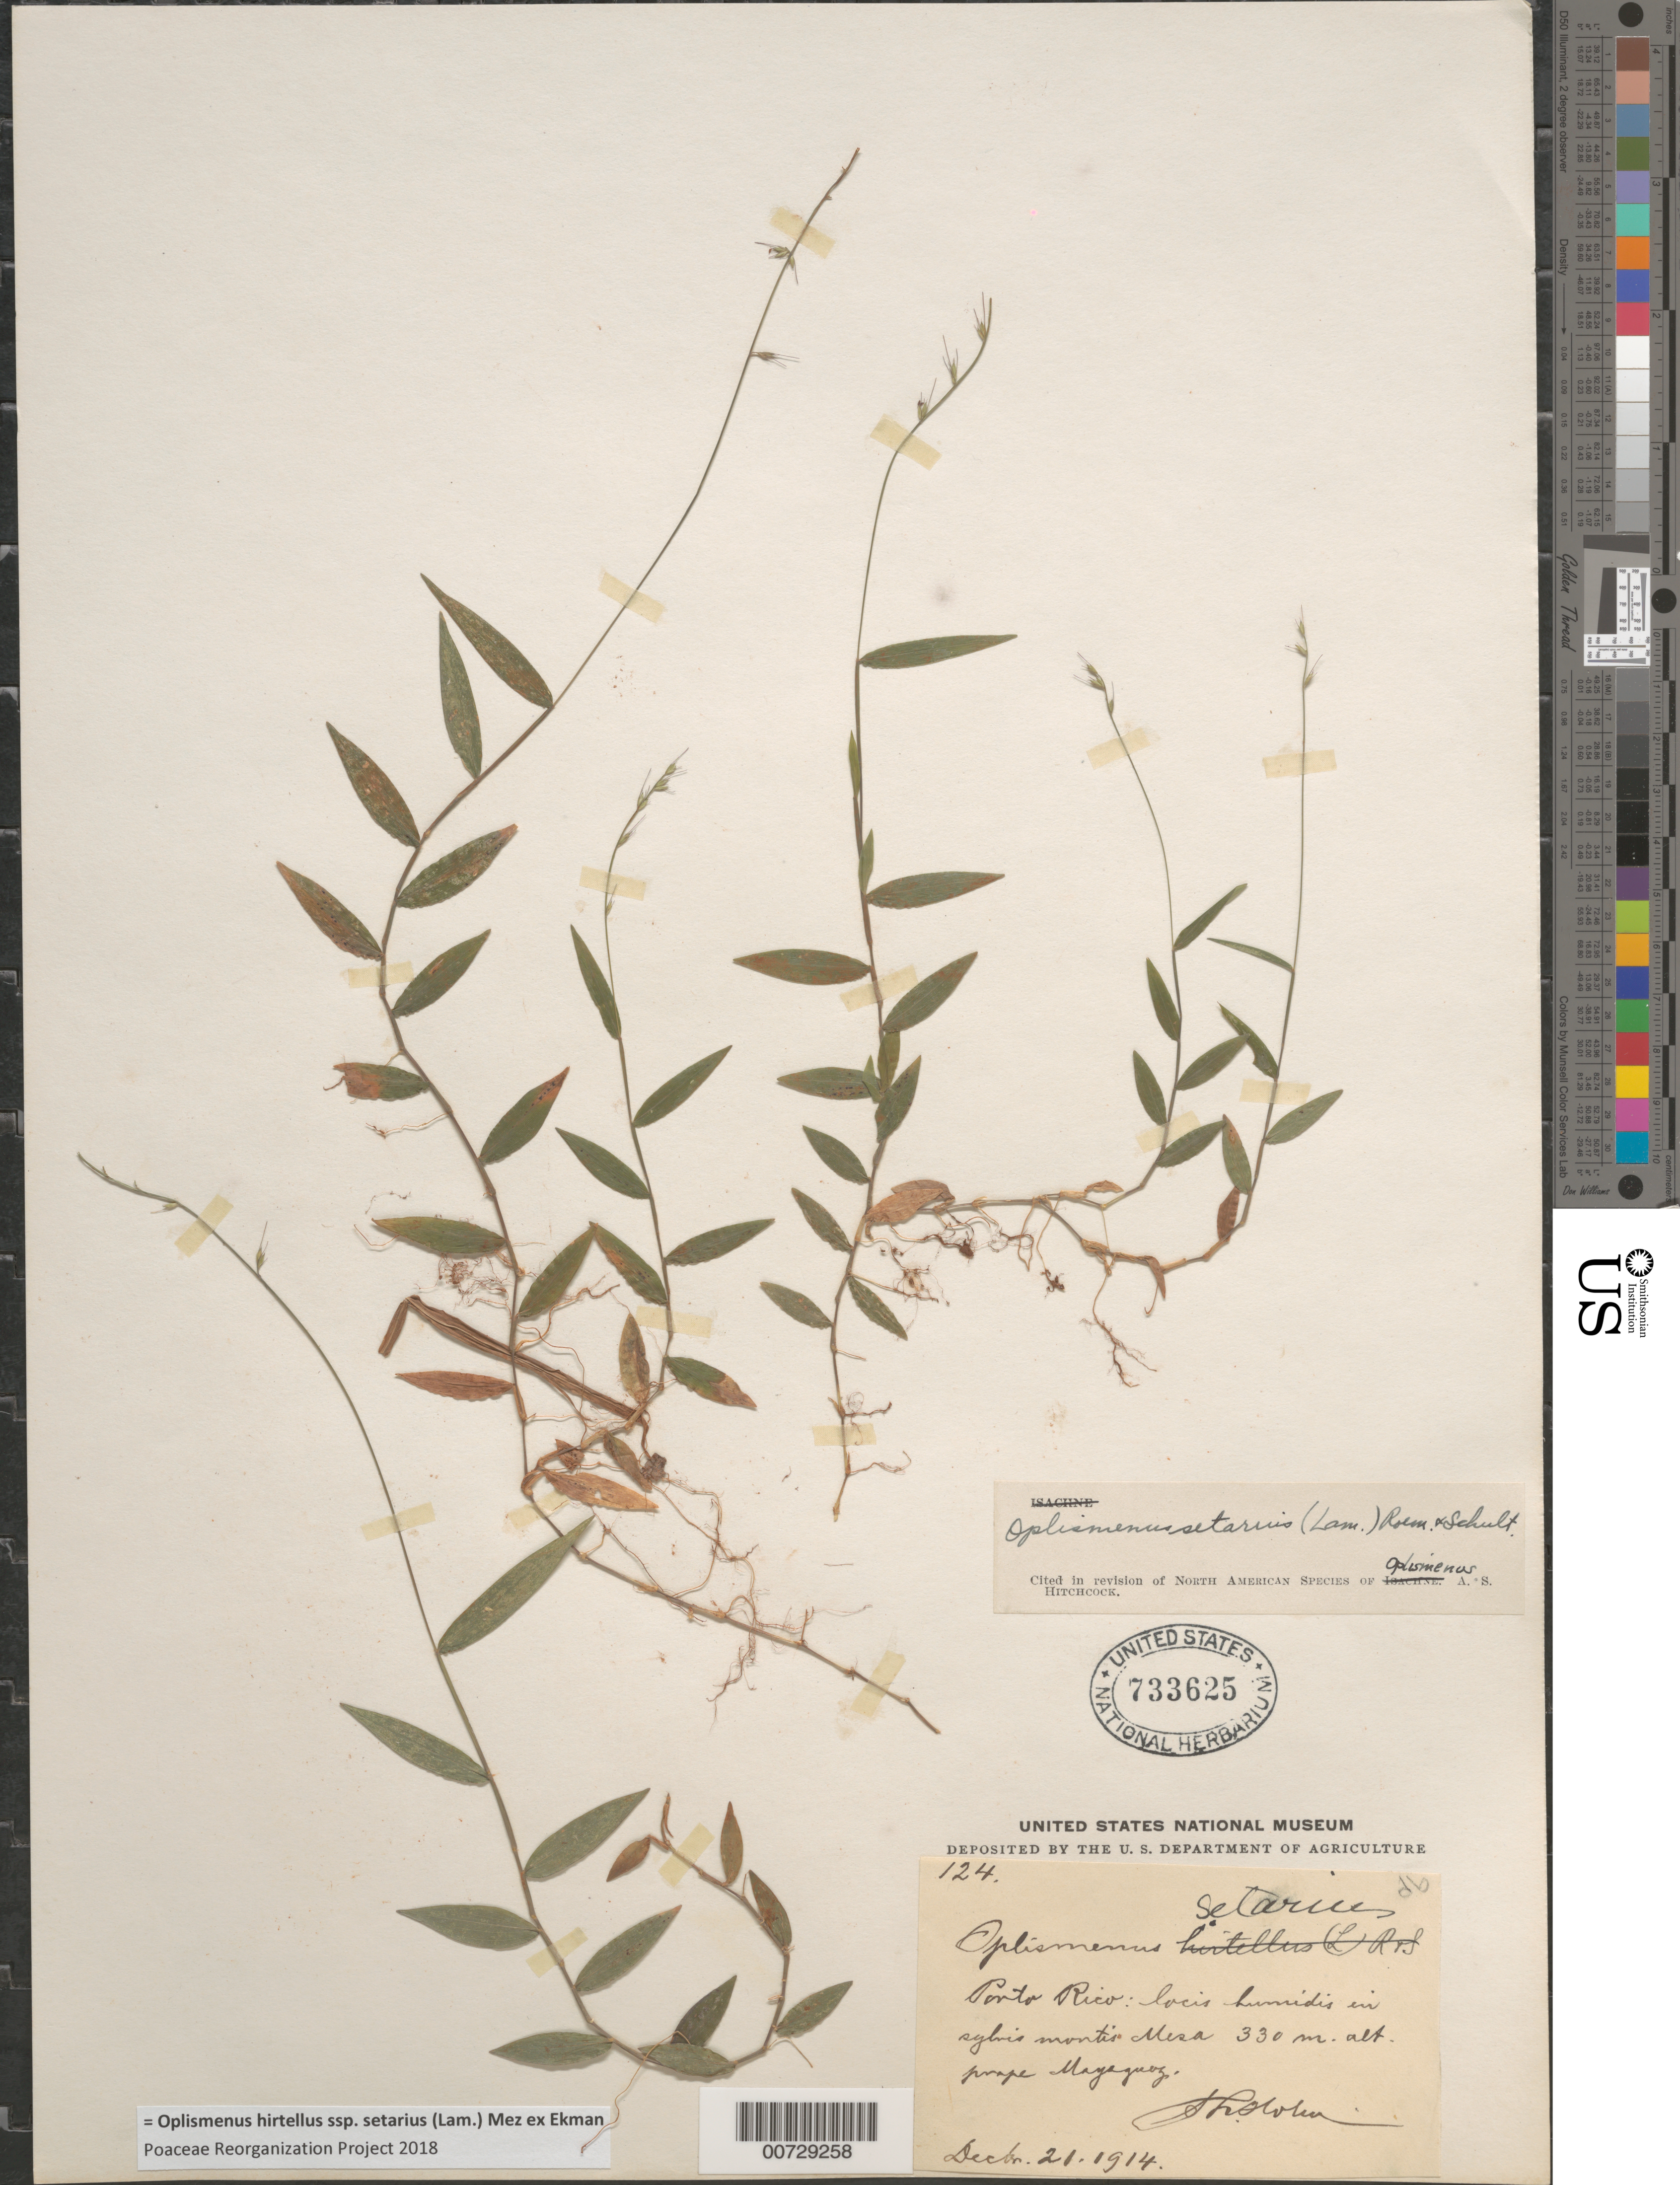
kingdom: Plantae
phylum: Tracheophyta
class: Liliopsida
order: Poales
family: Poaceae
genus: Oplismenus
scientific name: Oplismenus hirtellus subsp. setarius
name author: (Lam.) Mez ex Ekman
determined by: Poaceae Reorganization Project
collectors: H. T. Holm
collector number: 124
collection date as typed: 21 Dec 1914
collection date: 1914-12-21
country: Puerto Rico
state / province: Mayagüez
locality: Montis Mesa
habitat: Locis humidis in sylvis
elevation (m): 330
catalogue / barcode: US 733625